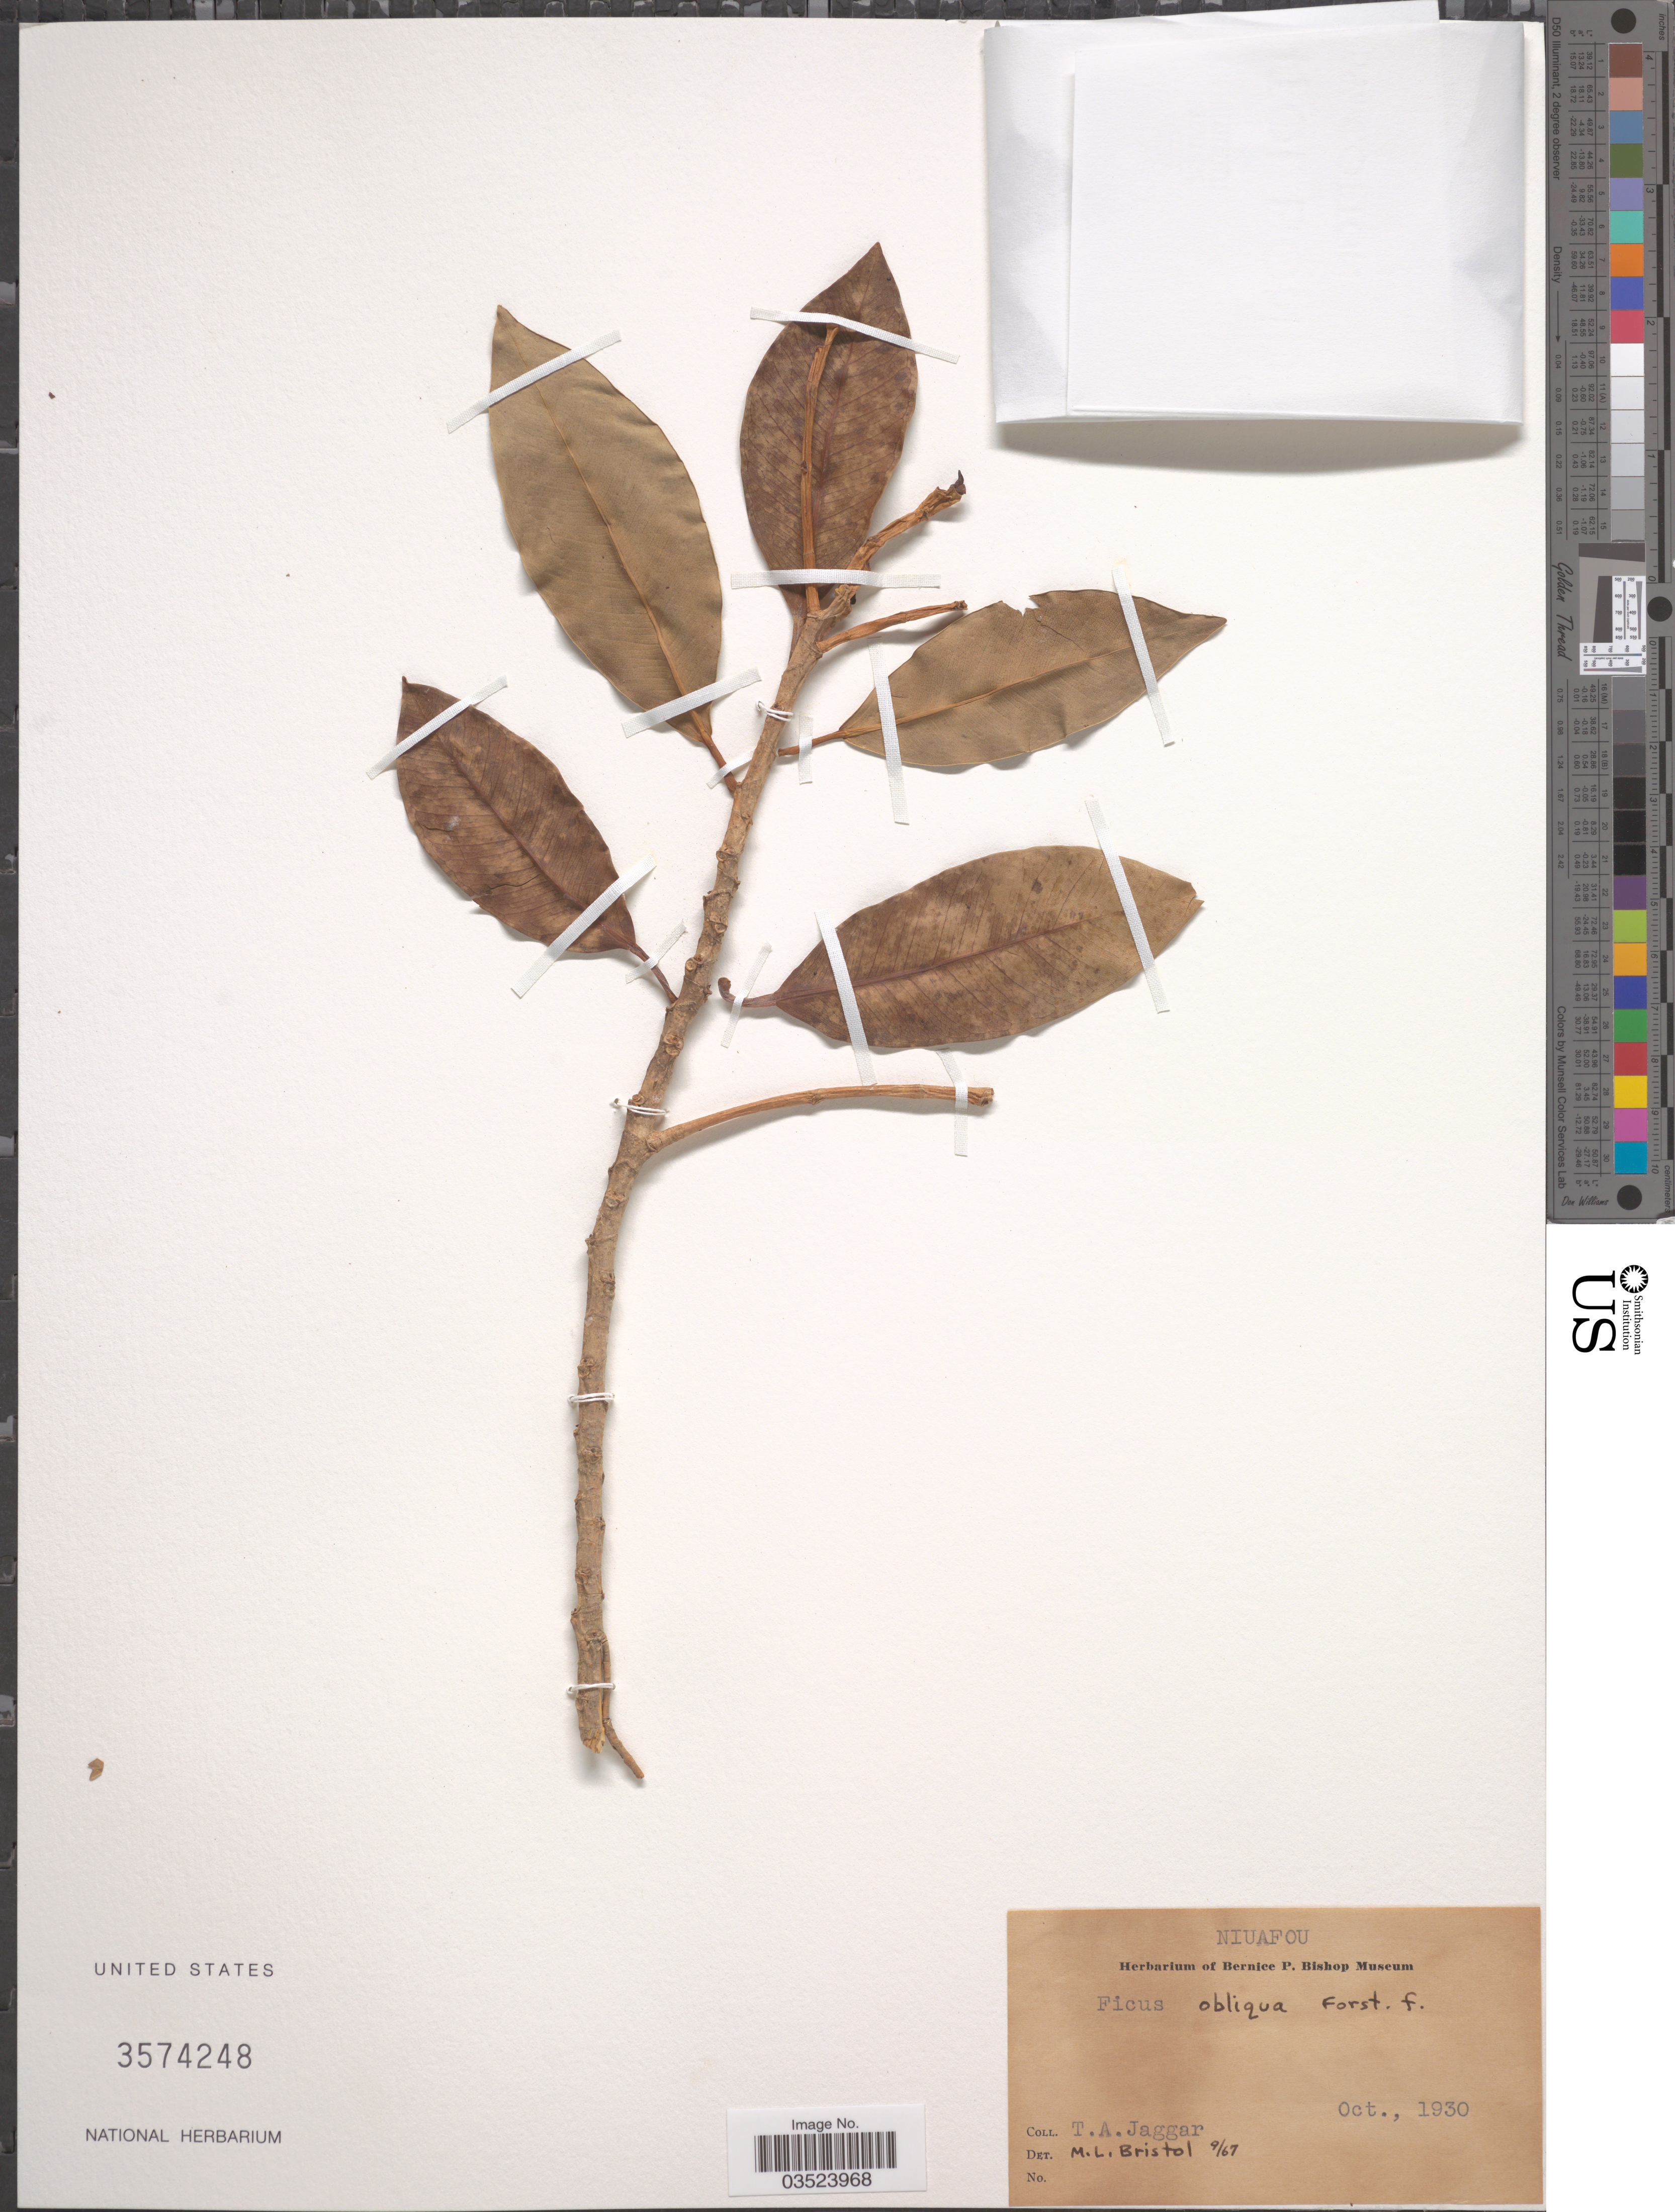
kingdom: Plantae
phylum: Tracheophyta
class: Magnoliopsida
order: Rosales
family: Moraceae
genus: Ficus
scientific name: Ficus obliqua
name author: G. Forst.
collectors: T. Jaggar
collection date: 1930-10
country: Tonga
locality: Niuafou.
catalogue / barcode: US 3574248